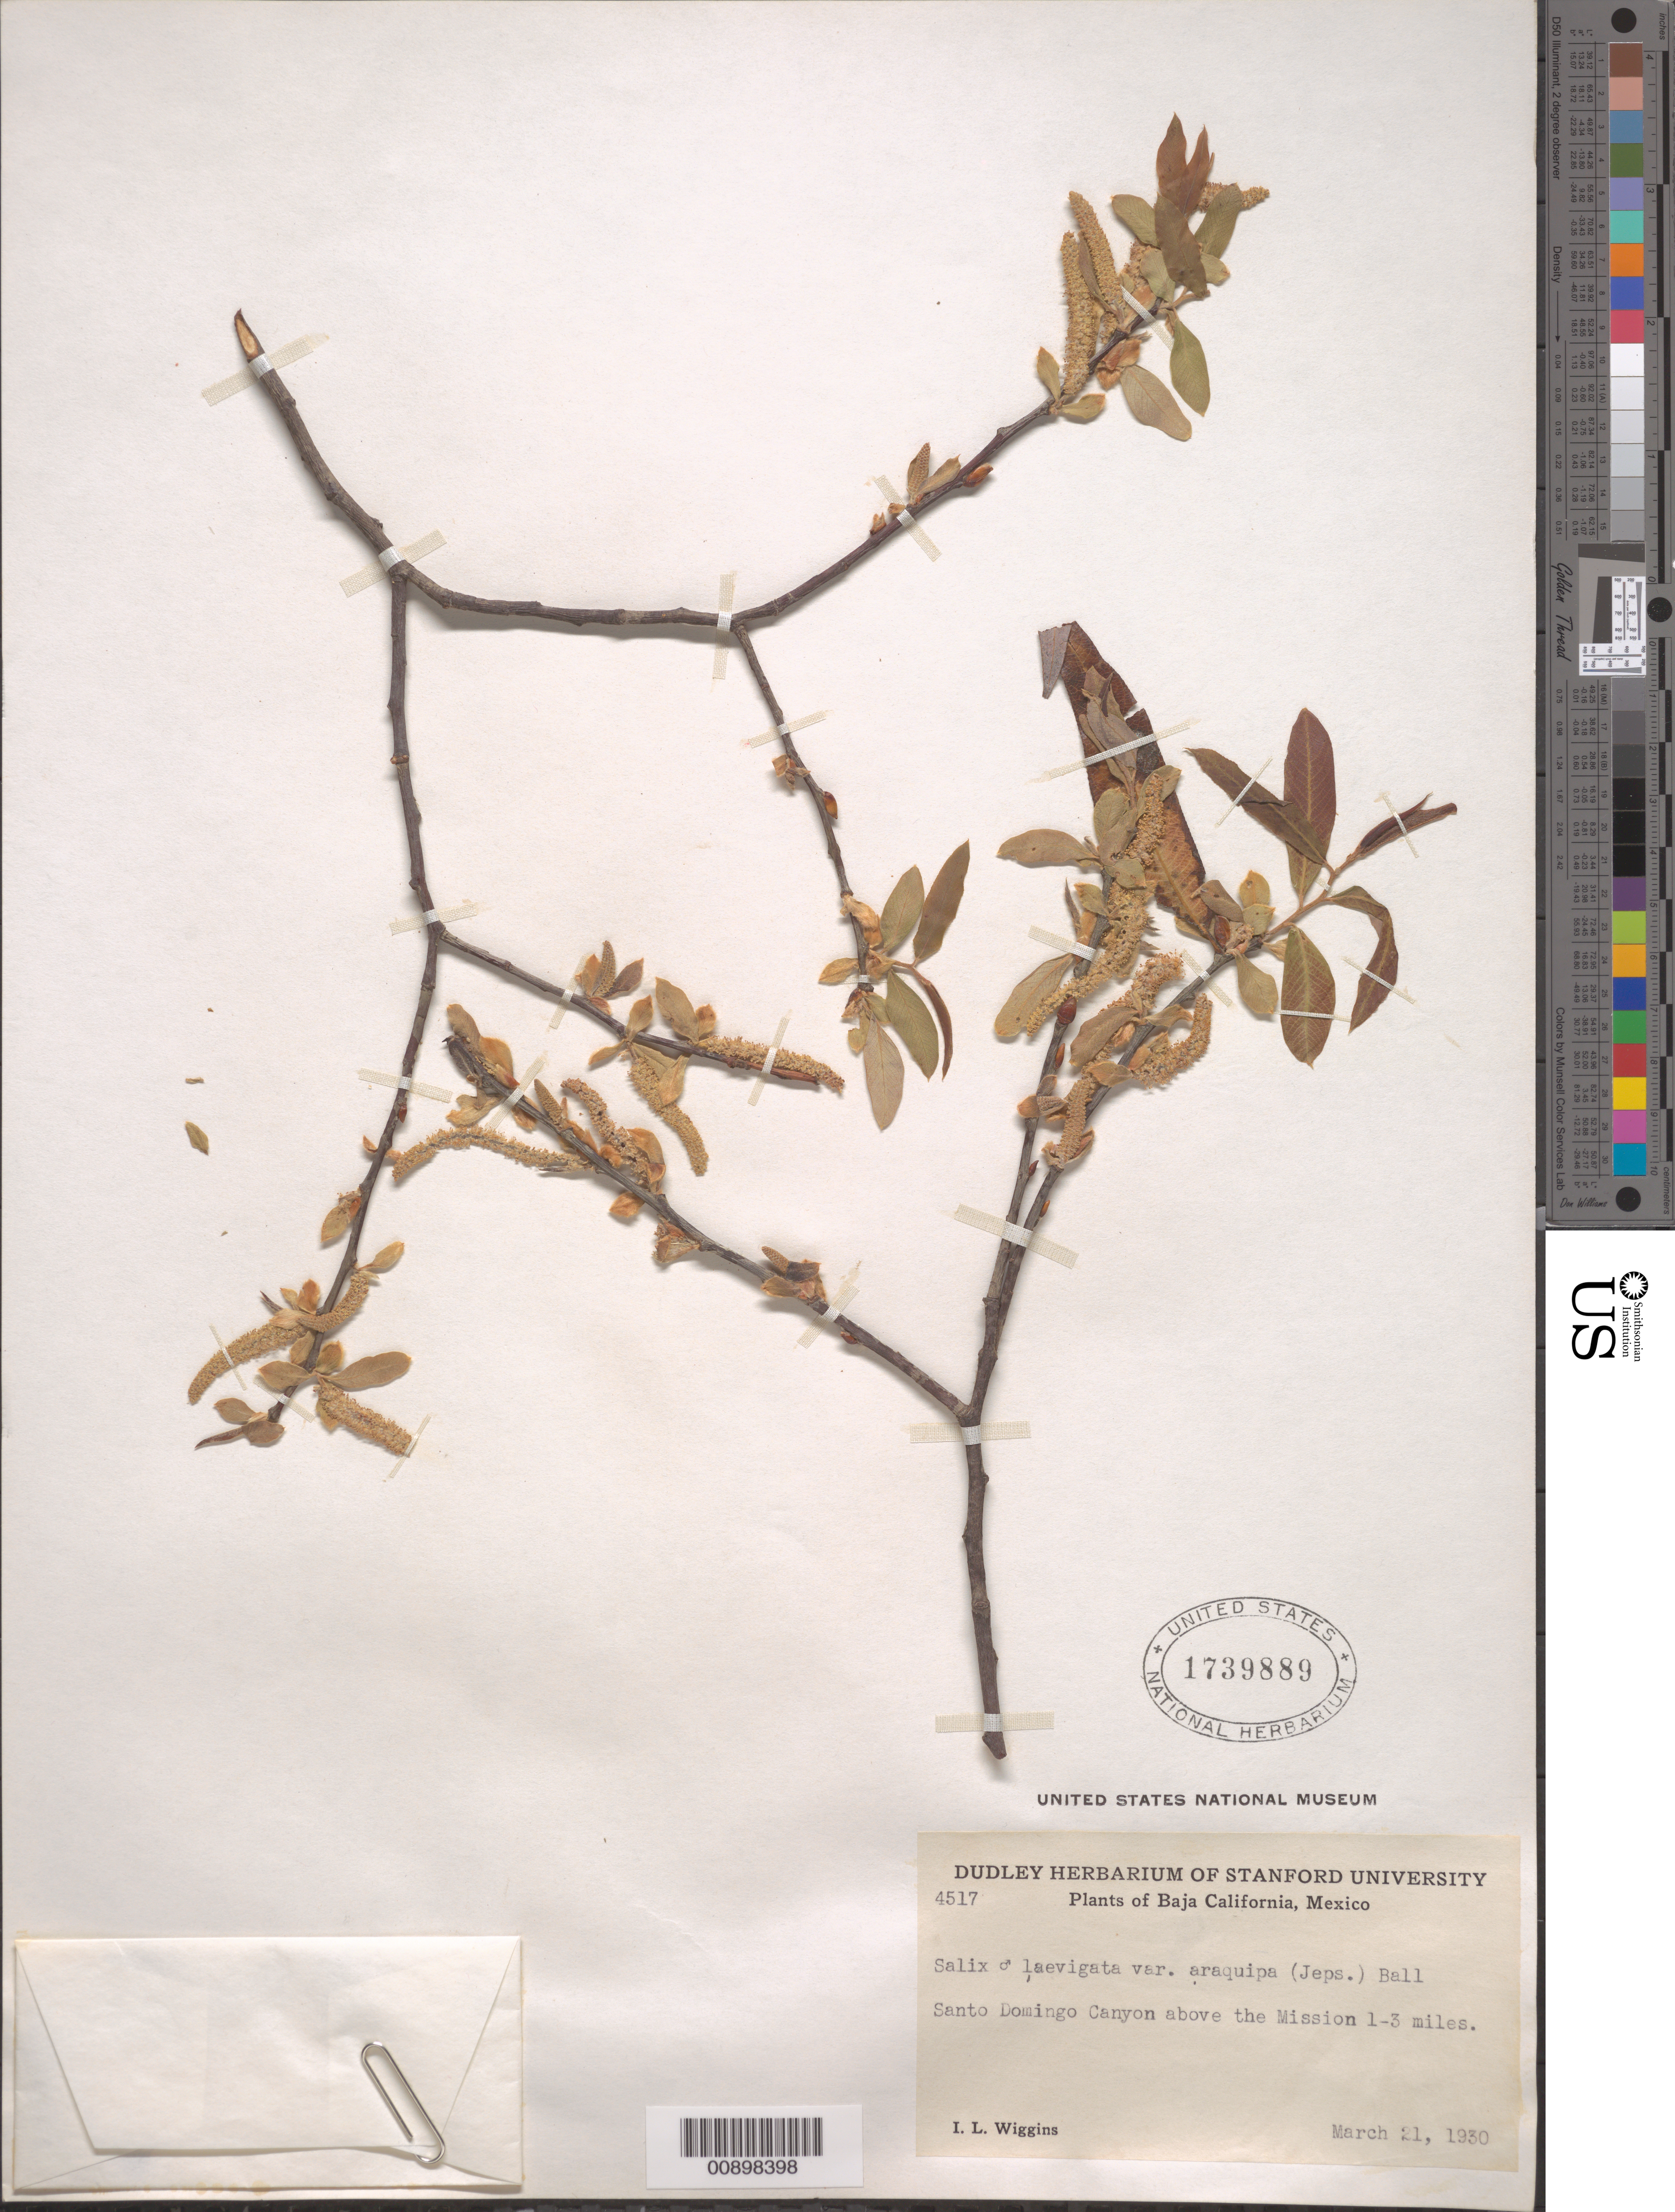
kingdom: Plantae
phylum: Tracheophyta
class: Magnoliopsida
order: Malpighiales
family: Salicaceae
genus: Salix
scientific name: Salix laevigata var. araquipa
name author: Bebb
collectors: I. L. Wiggins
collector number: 4517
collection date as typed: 21 Mar 1930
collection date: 1930-03-21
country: Mexico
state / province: Baja California Norte / Baja California Sur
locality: Santo Domingo Canyon above Mission 1-3 miles.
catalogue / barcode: US 1739889